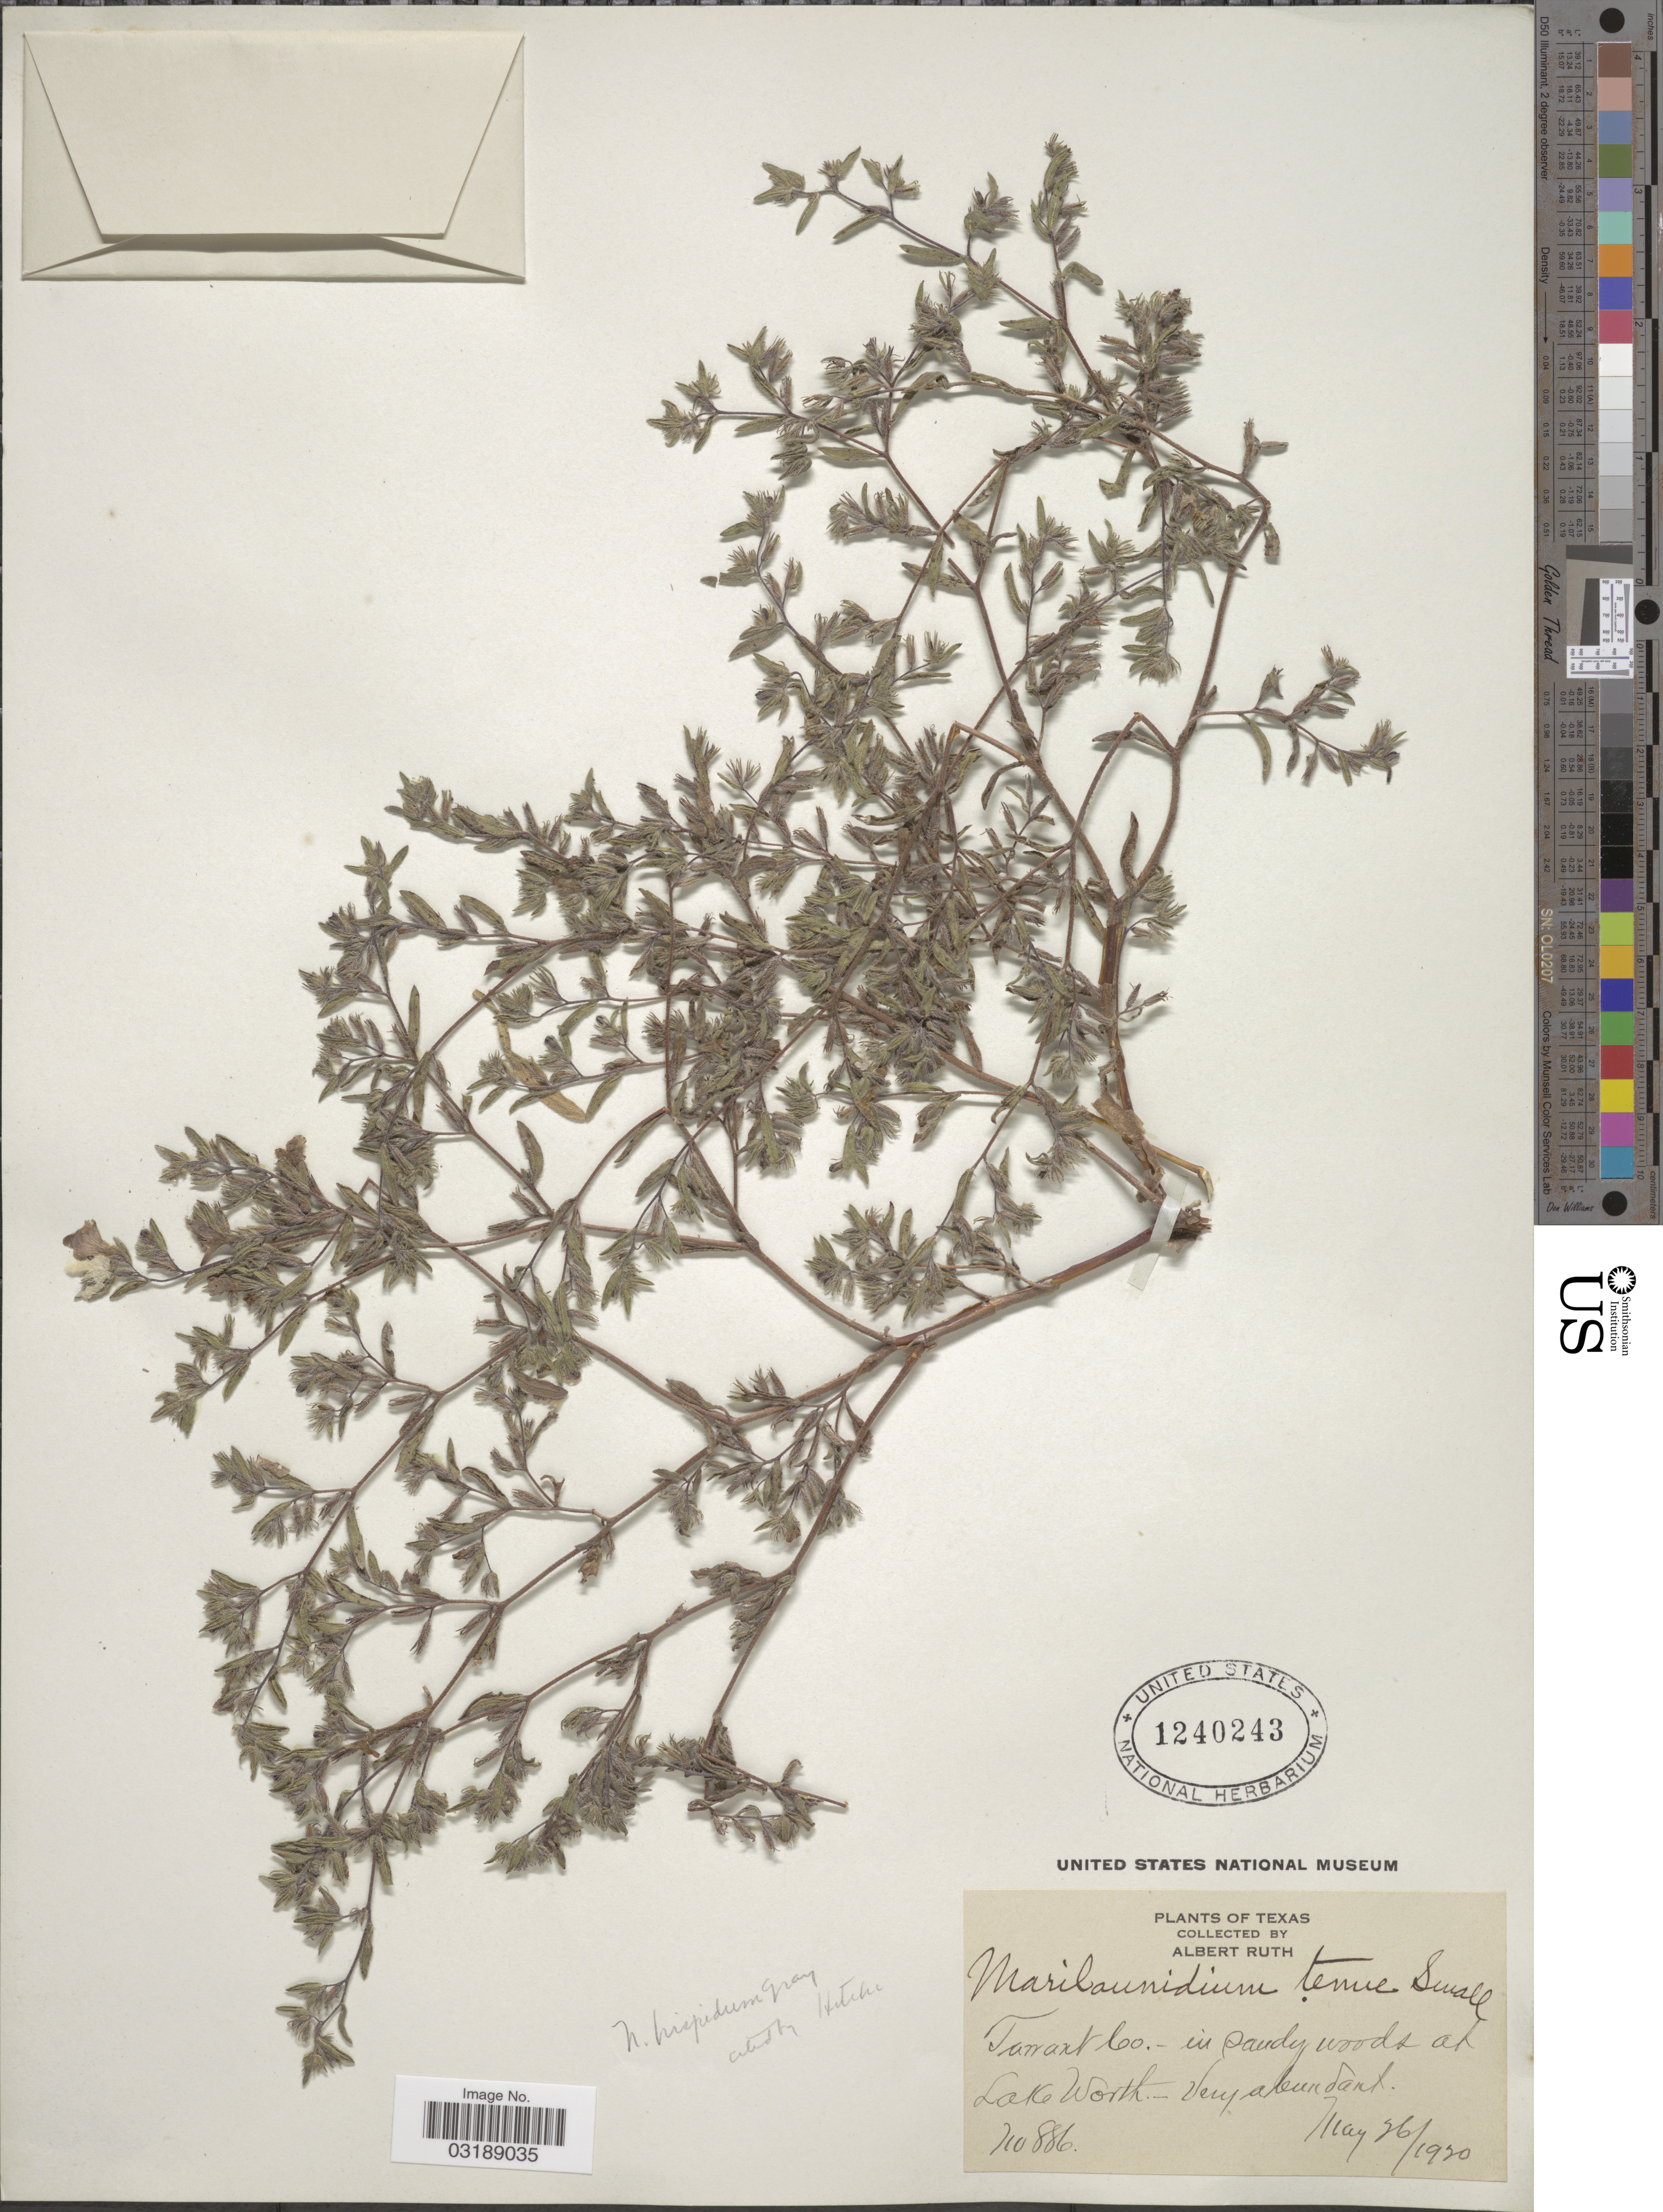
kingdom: Plantae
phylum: Tracheophyta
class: Magnoliopsida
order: Boraginales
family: Namaceae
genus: Nama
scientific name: Nama hispida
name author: A. Gray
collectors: A. Ruth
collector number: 886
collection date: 1920-05-26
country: United States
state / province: Texas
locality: Tarrant Co.- in sandy woods at Lake Worth.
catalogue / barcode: US 1240243